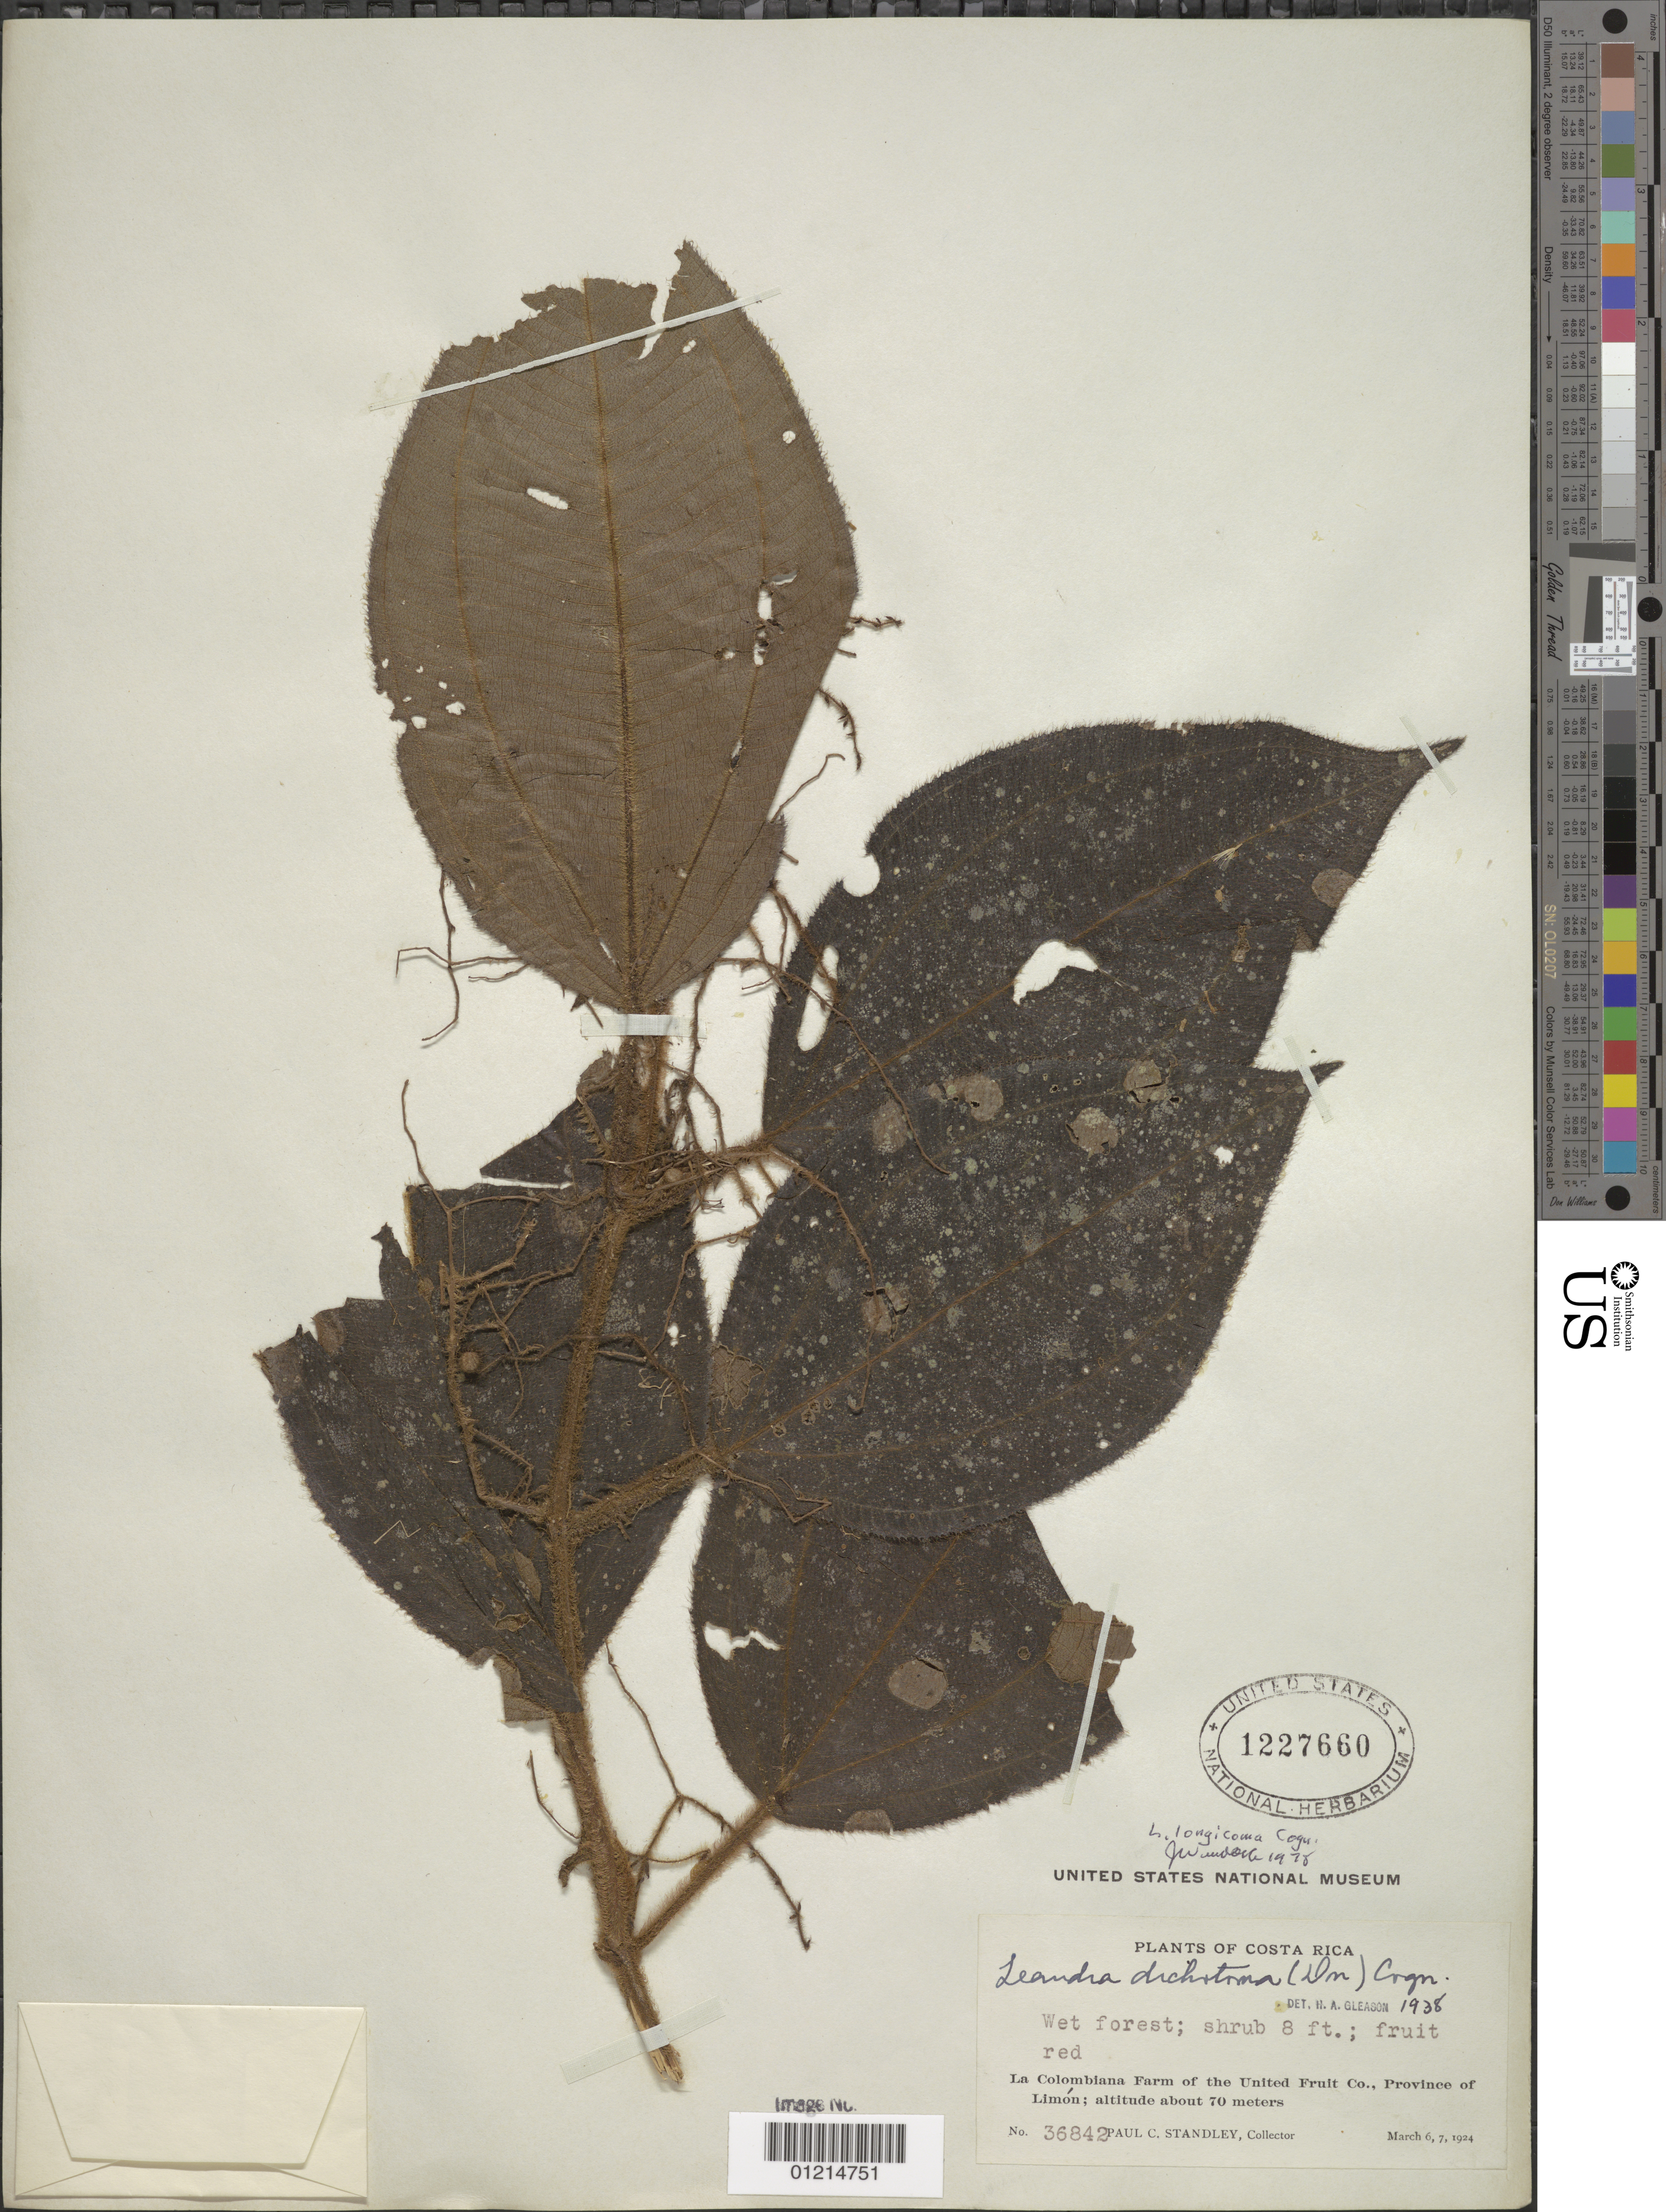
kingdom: Plantae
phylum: Tracheophyta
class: Magnoliopsida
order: Myrtales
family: Melastomataceae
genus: Leandra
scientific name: Leandra longicoma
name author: Cogn.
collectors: P. C. Standley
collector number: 36842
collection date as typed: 06 Mar 1924 to 07 Mar 1924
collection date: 1924-03-06/1924-03-07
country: Costa Rica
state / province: Limón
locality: La Colombiana Farm of the United Fruit Co.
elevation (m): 70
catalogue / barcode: US 1227660